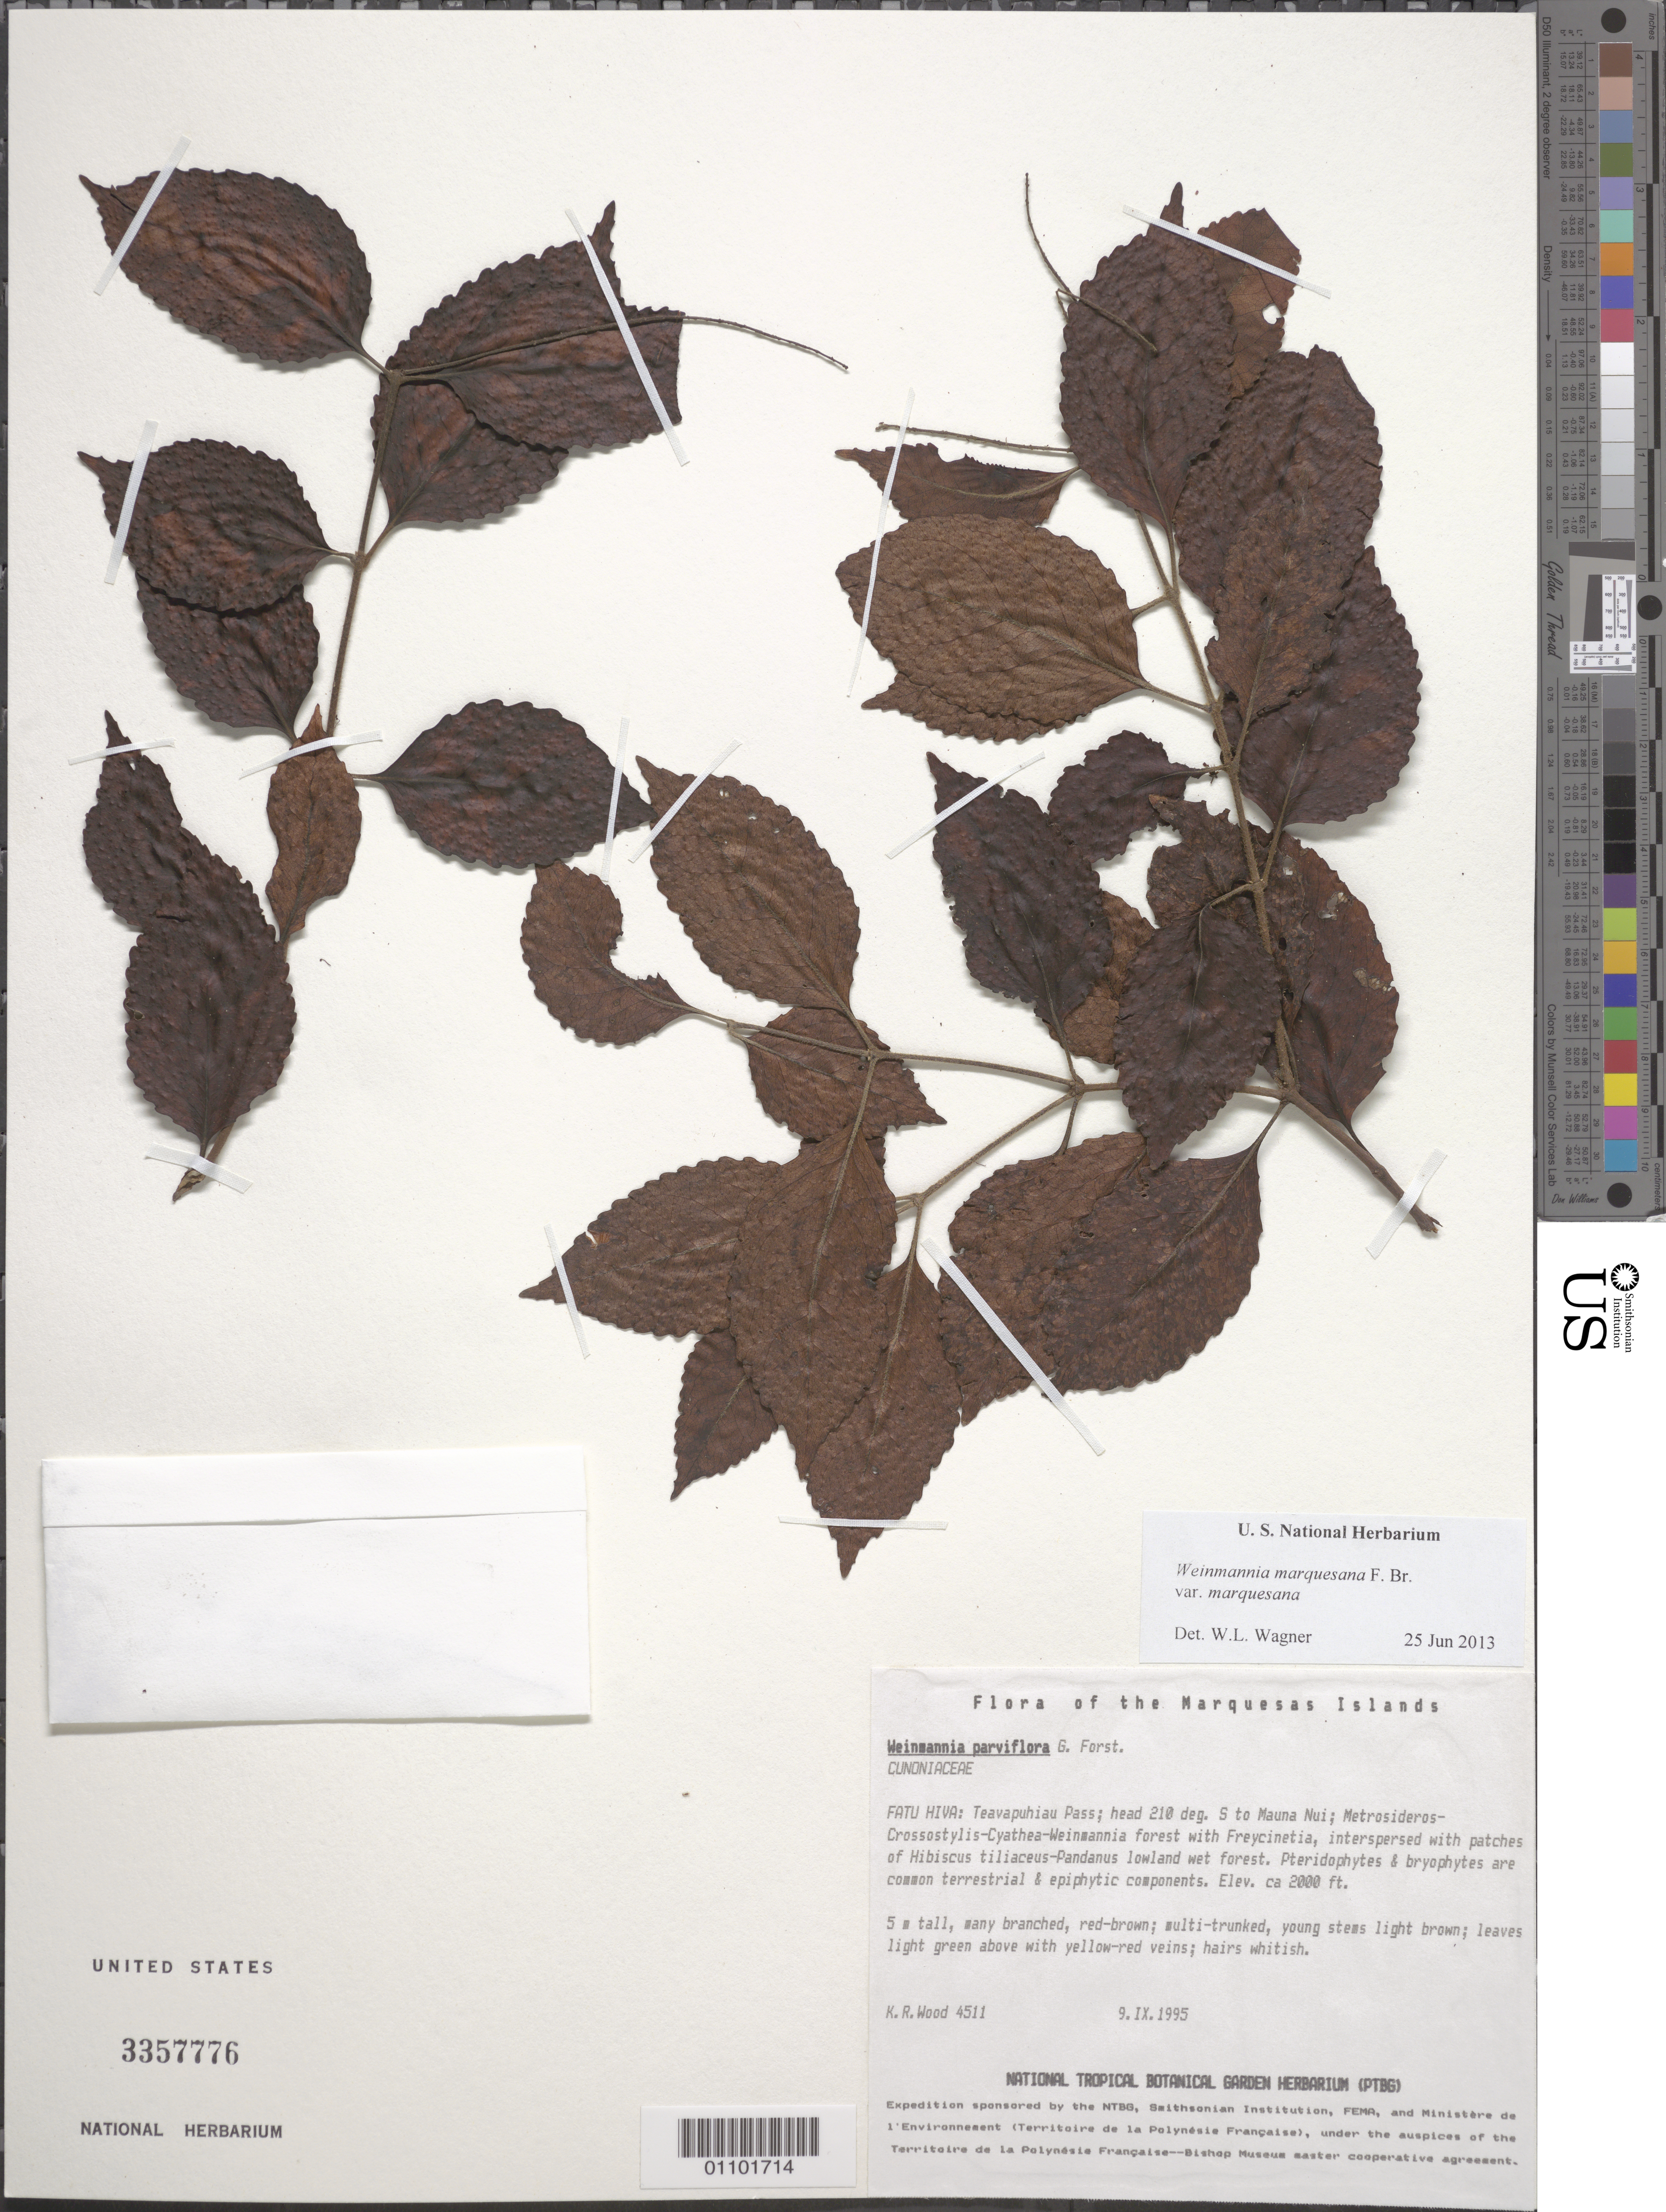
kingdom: Plantae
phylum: Tracheophyta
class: Magnoliopsida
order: Oxalidales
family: Cunoniaceae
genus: Pterophylla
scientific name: Pterophylla marquesana var. marquesana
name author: (F. Br.) Pillon & H.C. Hopkins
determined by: Wagner, W. L., (BOT), Smithsonian Institution - National Museum of Natural History (UNITED STATES)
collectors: K. R. Wood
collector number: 4511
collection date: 1995-09-09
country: French Polynesia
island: Fatu Hiva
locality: Teavapuhiau Pass, head 210 deg. S to Mauna Nui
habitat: Metrosideros-Crossostylis-Cyathea-Weinmannia w/ Freycinetia, interspersed w/ Hibiscus tiliaceus-Pandanus lowland wet forest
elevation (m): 610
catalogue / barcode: US 3357776